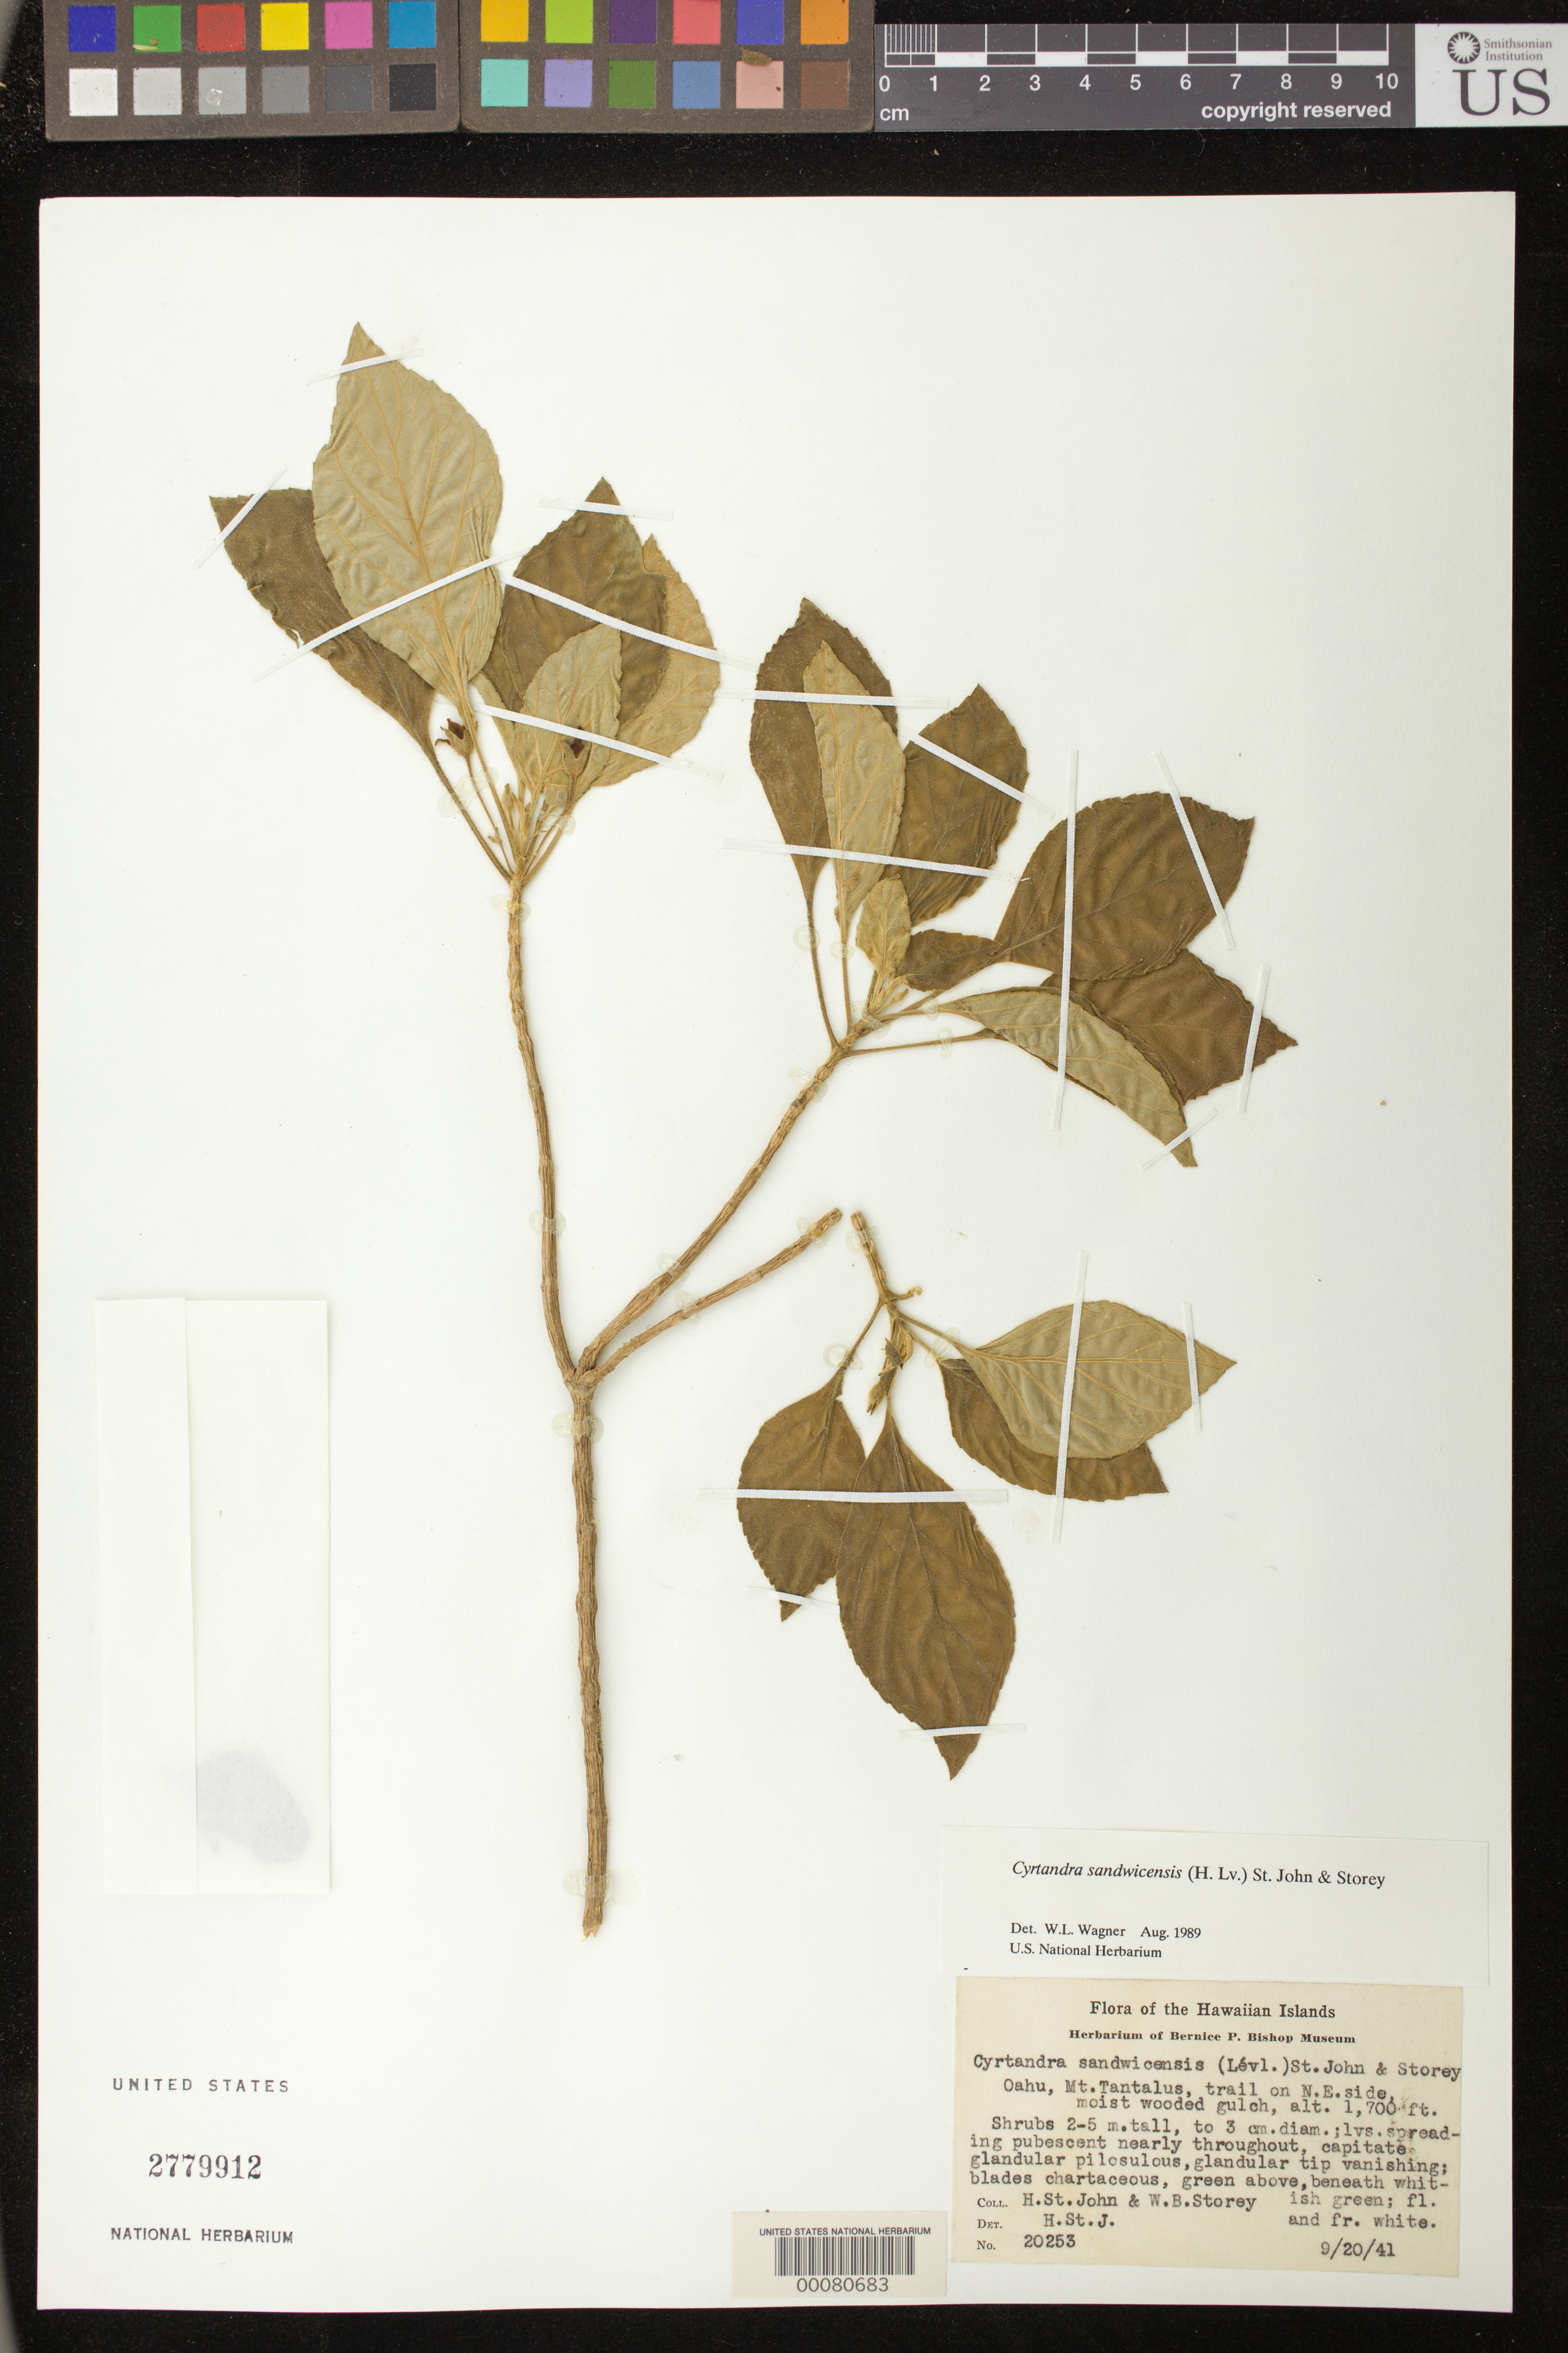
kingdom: Plantae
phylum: Tracheophyta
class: Magnoliopsida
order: Lamiales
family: Gesneriaceae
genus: Cyrtandra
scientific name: Cyrtandra sandwicensis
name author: (H. Lév.) H. St. John & Storey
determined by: St. John, H.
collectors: H. St. John & W. Storey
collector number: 20253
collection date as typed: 20 Sep 1941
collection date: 1941-09-20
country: United States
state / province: Hawaii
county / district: Honolulu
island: Oahu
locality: Mt Tantalus, trail on ne side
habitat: Moist wooded gulch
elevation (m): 518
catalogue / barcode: US 2779912